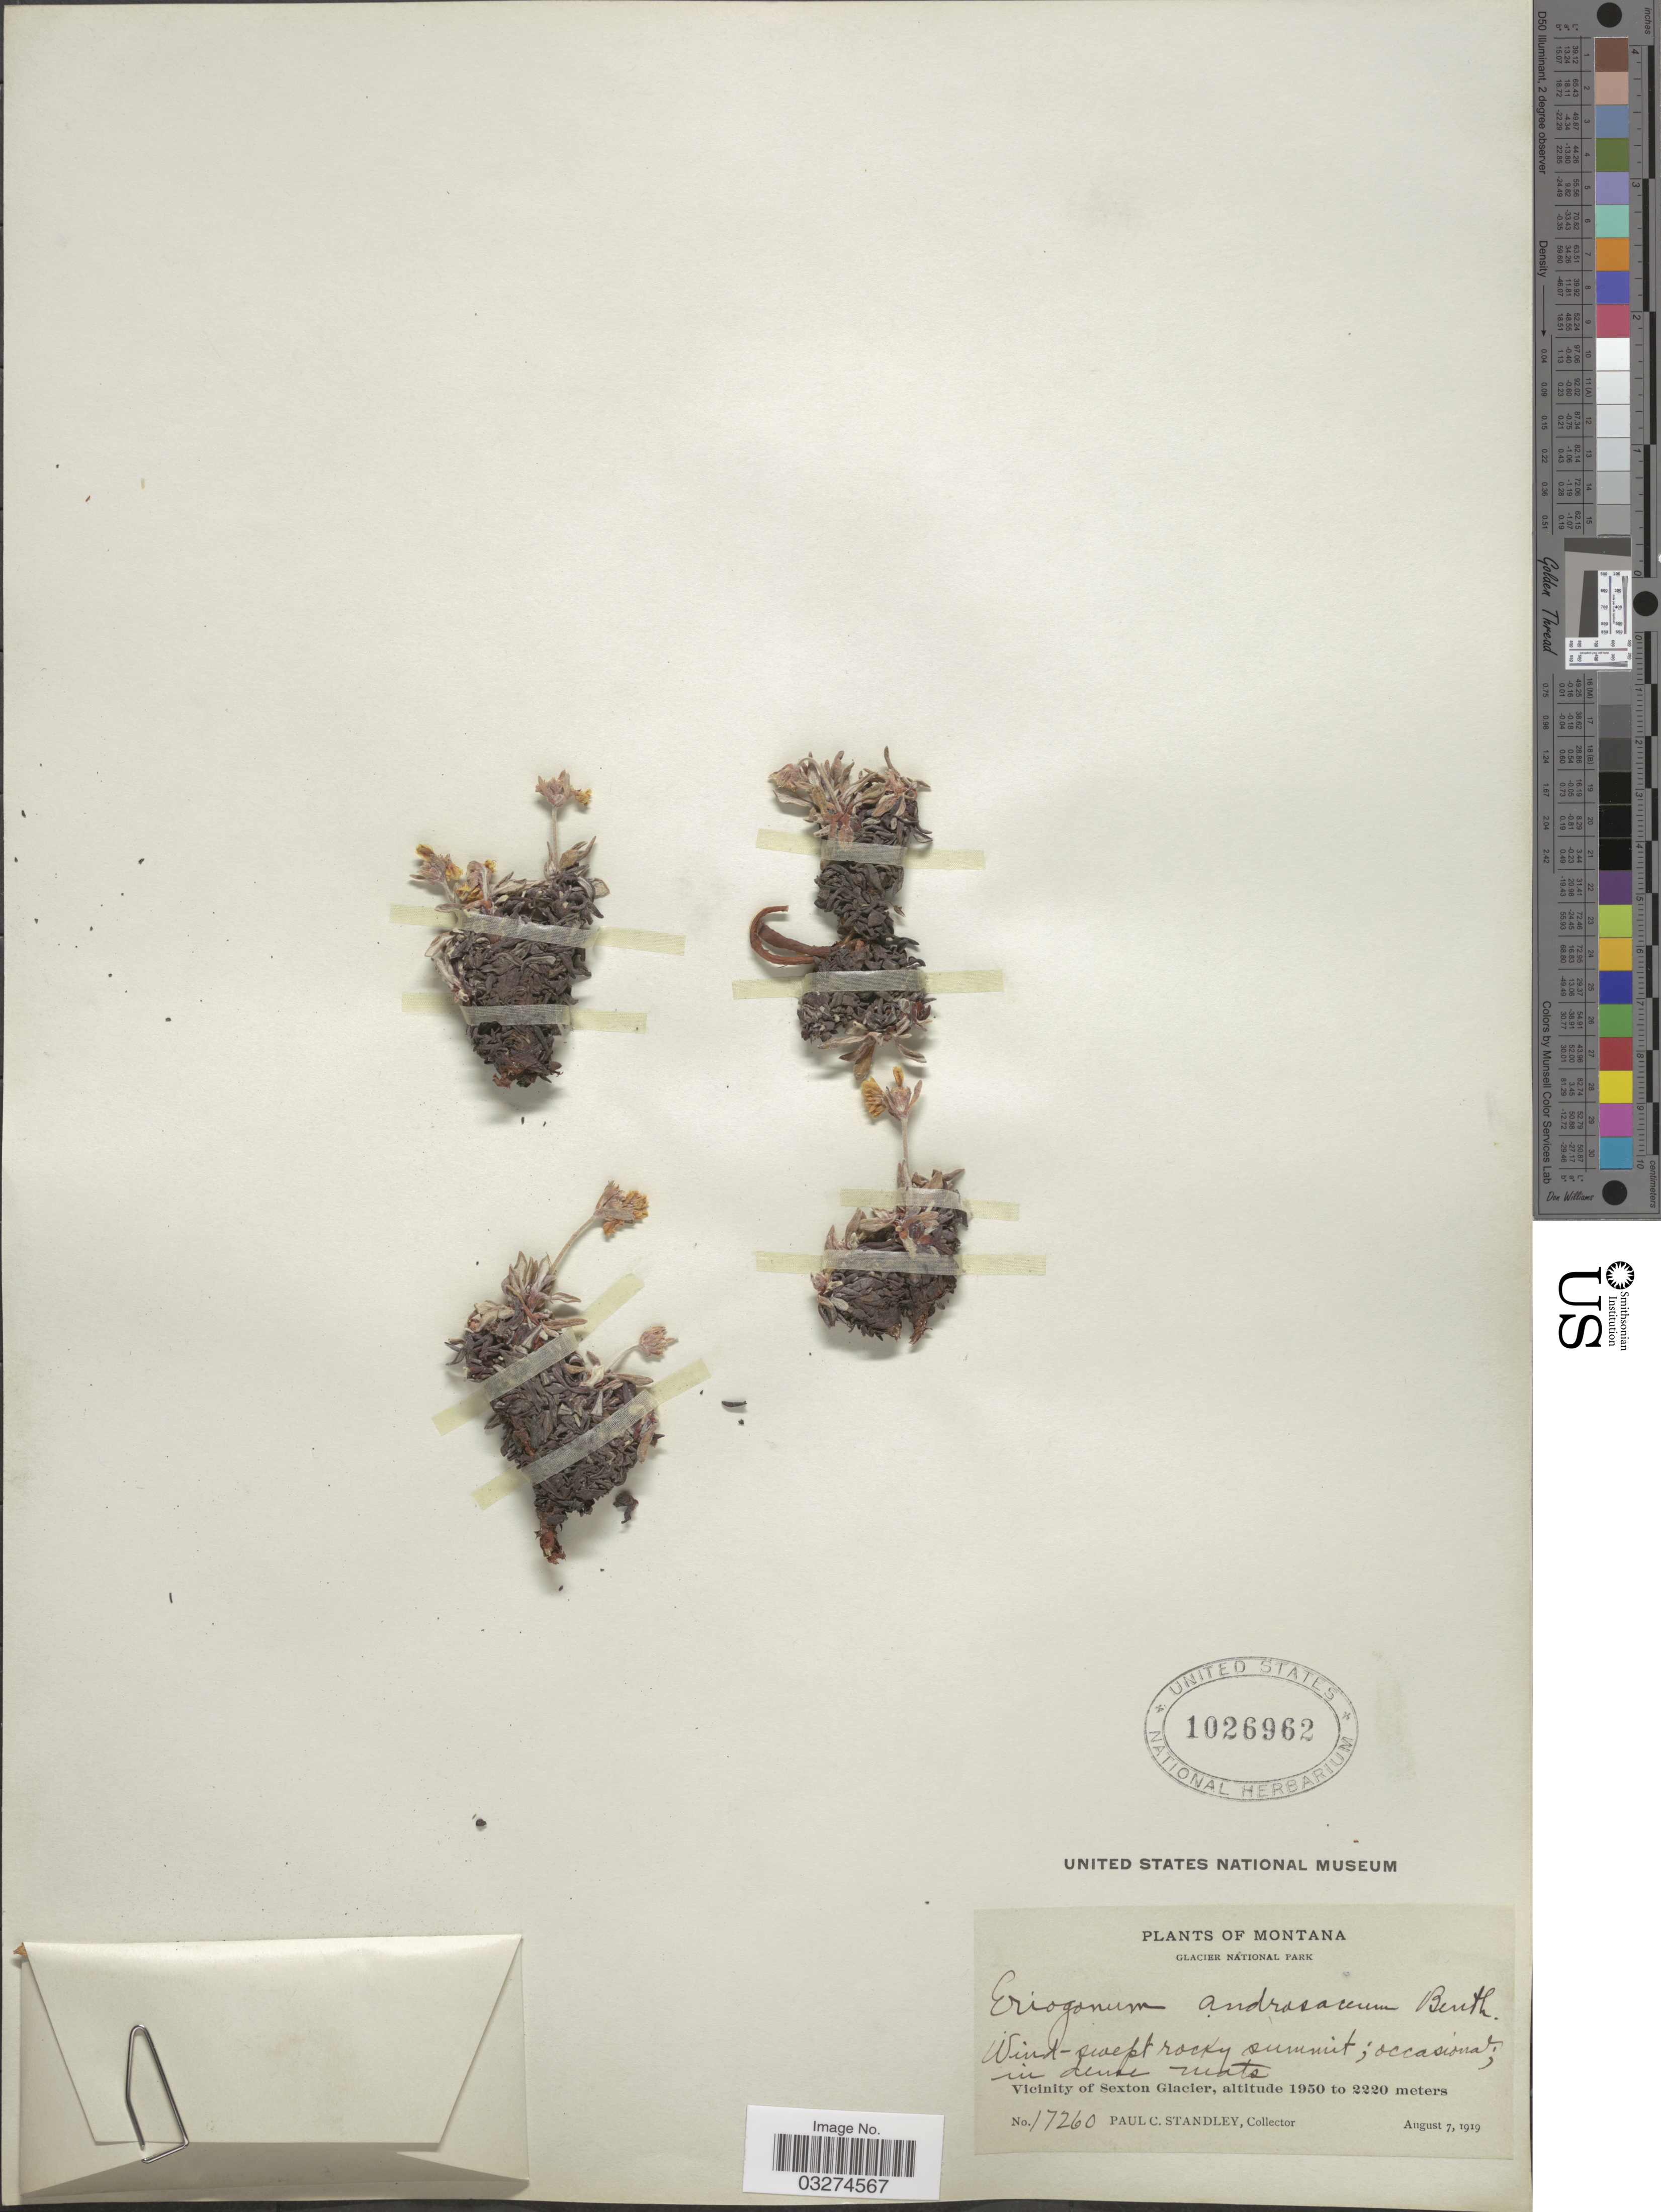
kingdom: Plantae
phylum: Tracheophyta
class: Magnoliopsida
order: Caryophyllales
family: Polygonaceae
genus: Eriogonum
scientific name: Eriogonum androsaceum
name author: Benth.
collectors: P. C. Standley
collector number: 17260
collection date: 1919-08-07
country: United States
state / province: Montana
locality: Glacier National Park. Vicinity of Sexton Glacier.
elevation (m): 1950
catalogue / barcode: US 1026962